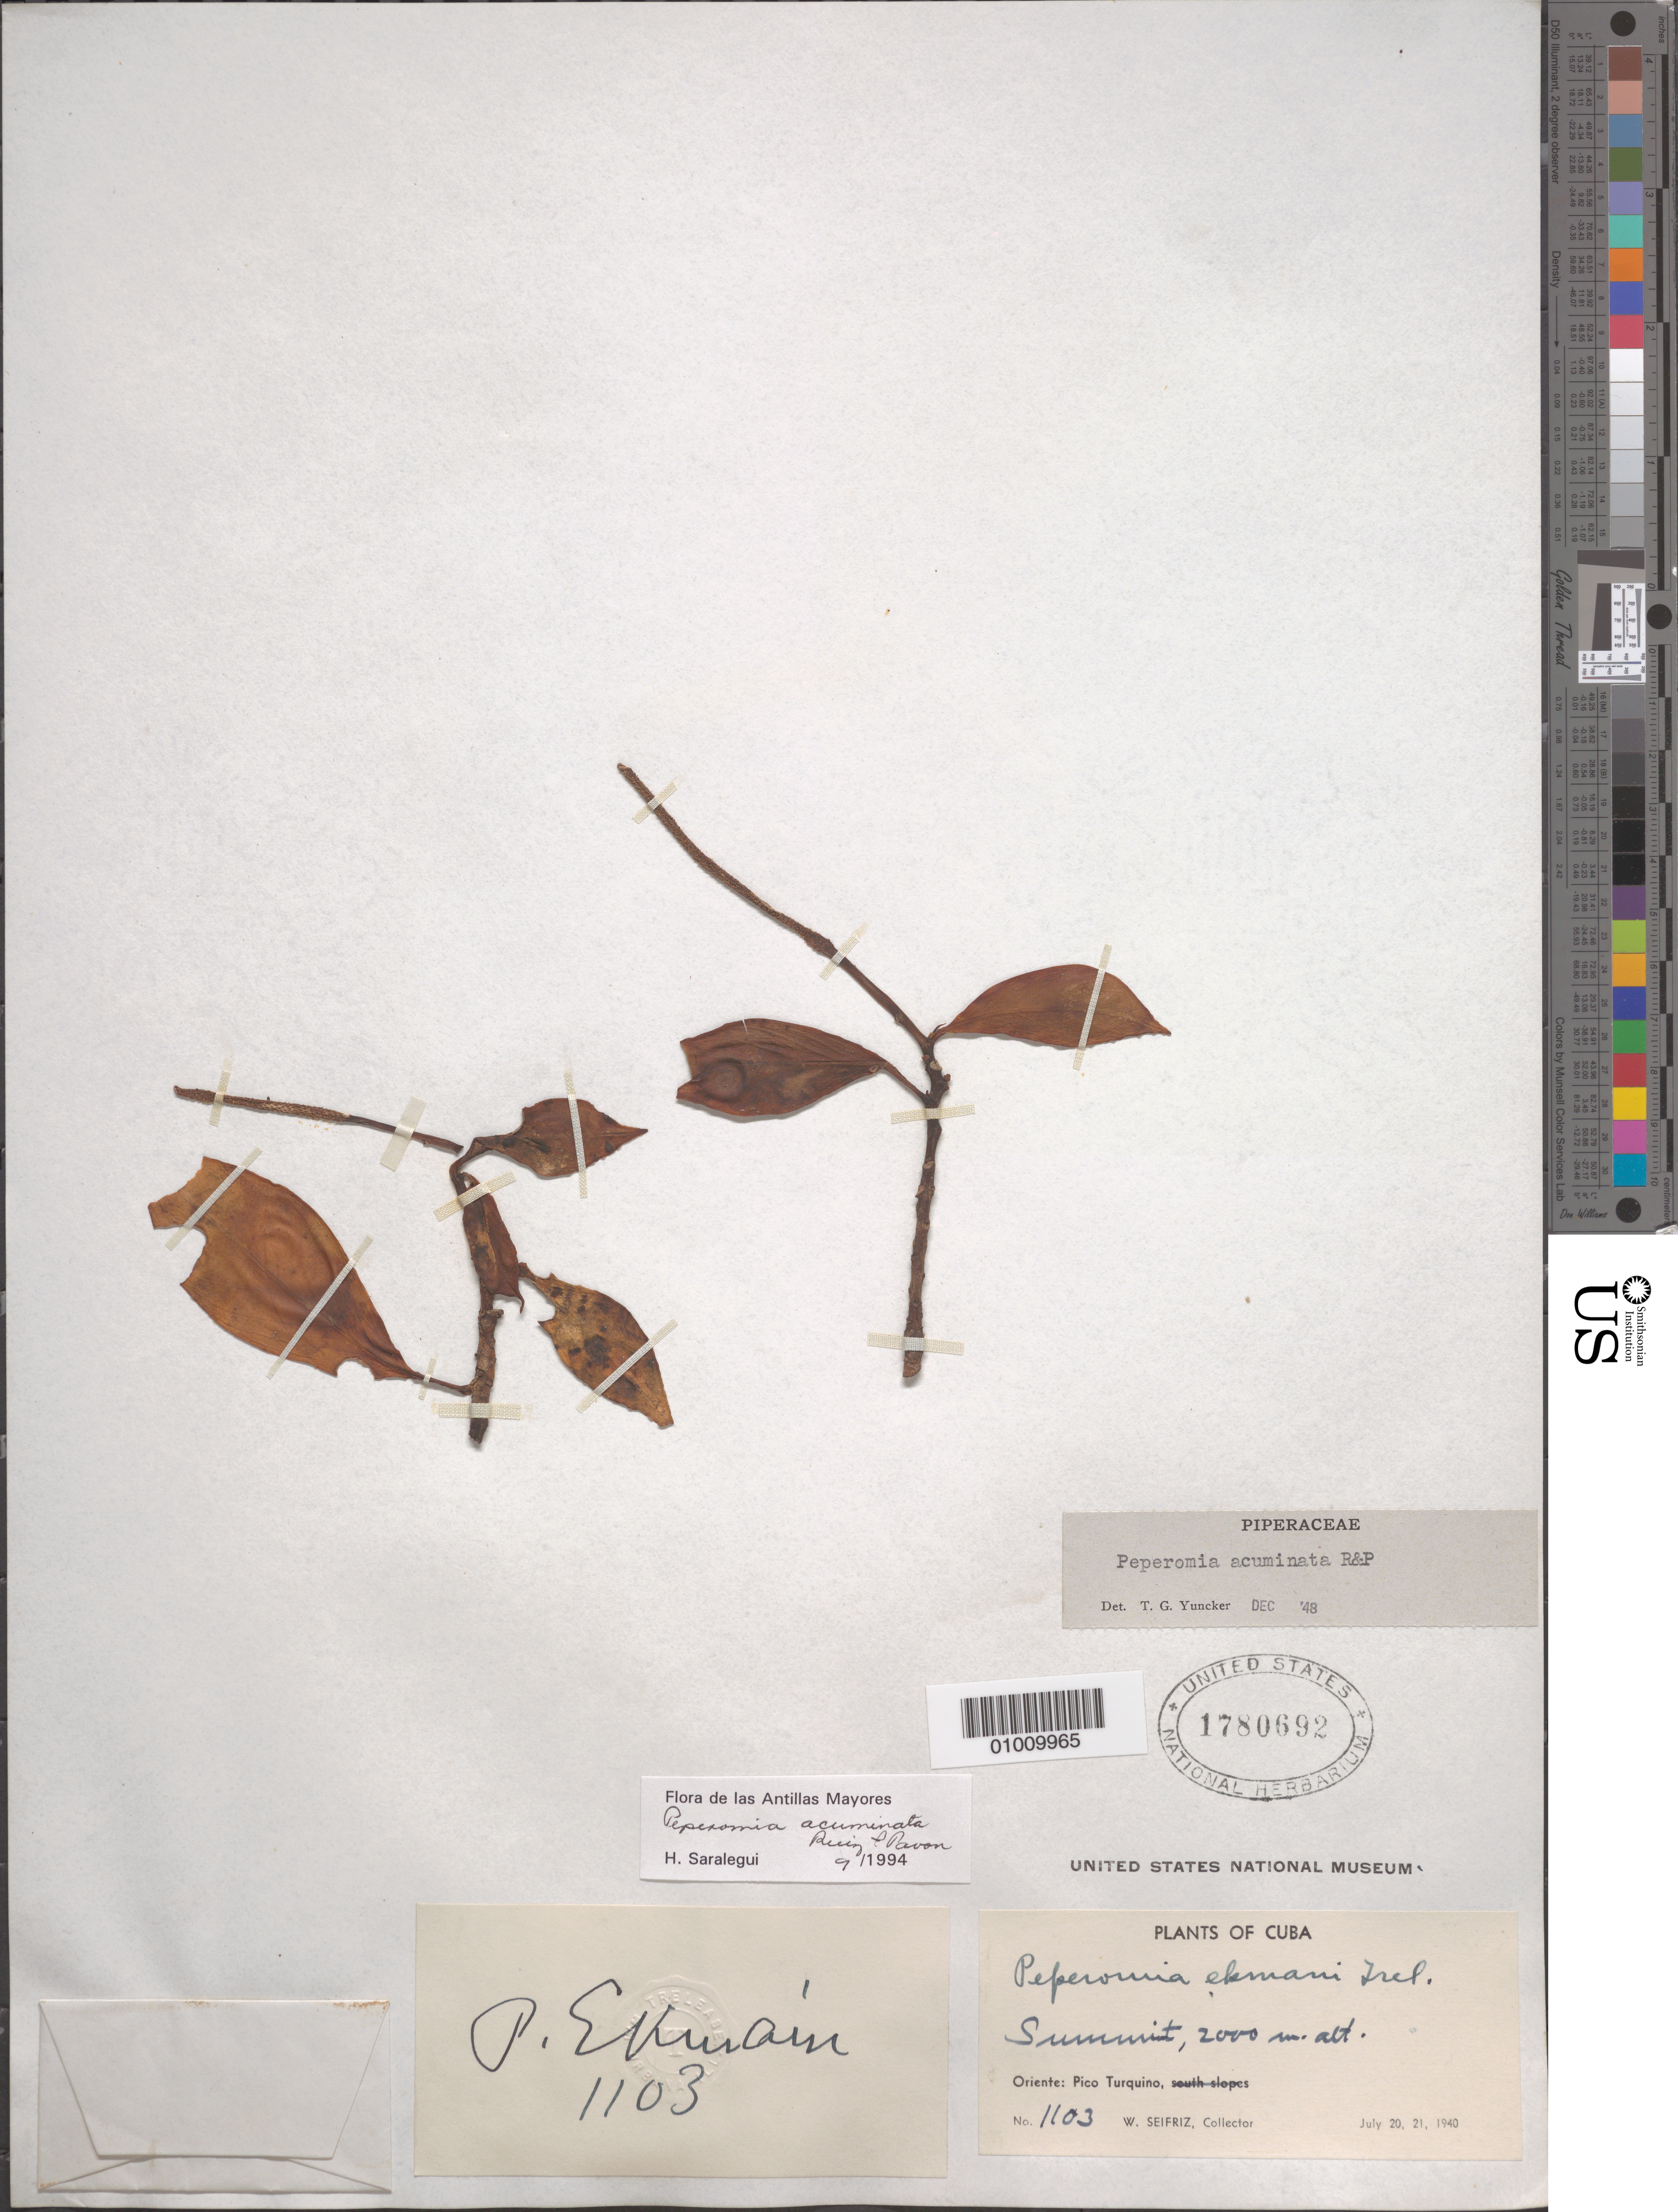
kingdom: Plantae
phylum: Tracheophyta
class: Magnoliopsida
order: Piperales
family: Piperaceae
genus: Peperomia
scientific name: Peperomia acuminata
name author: Ruiz & Pav.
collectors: W. Seifriz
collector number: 1103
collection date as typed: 20 Jul 1940 to 21 Jul 1940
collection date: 1940-07-20/1940-07-21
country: Cuba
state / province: Oriente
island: Cuba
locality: Summit at Pico Turquino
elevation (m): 2000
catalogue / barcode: US 1780692